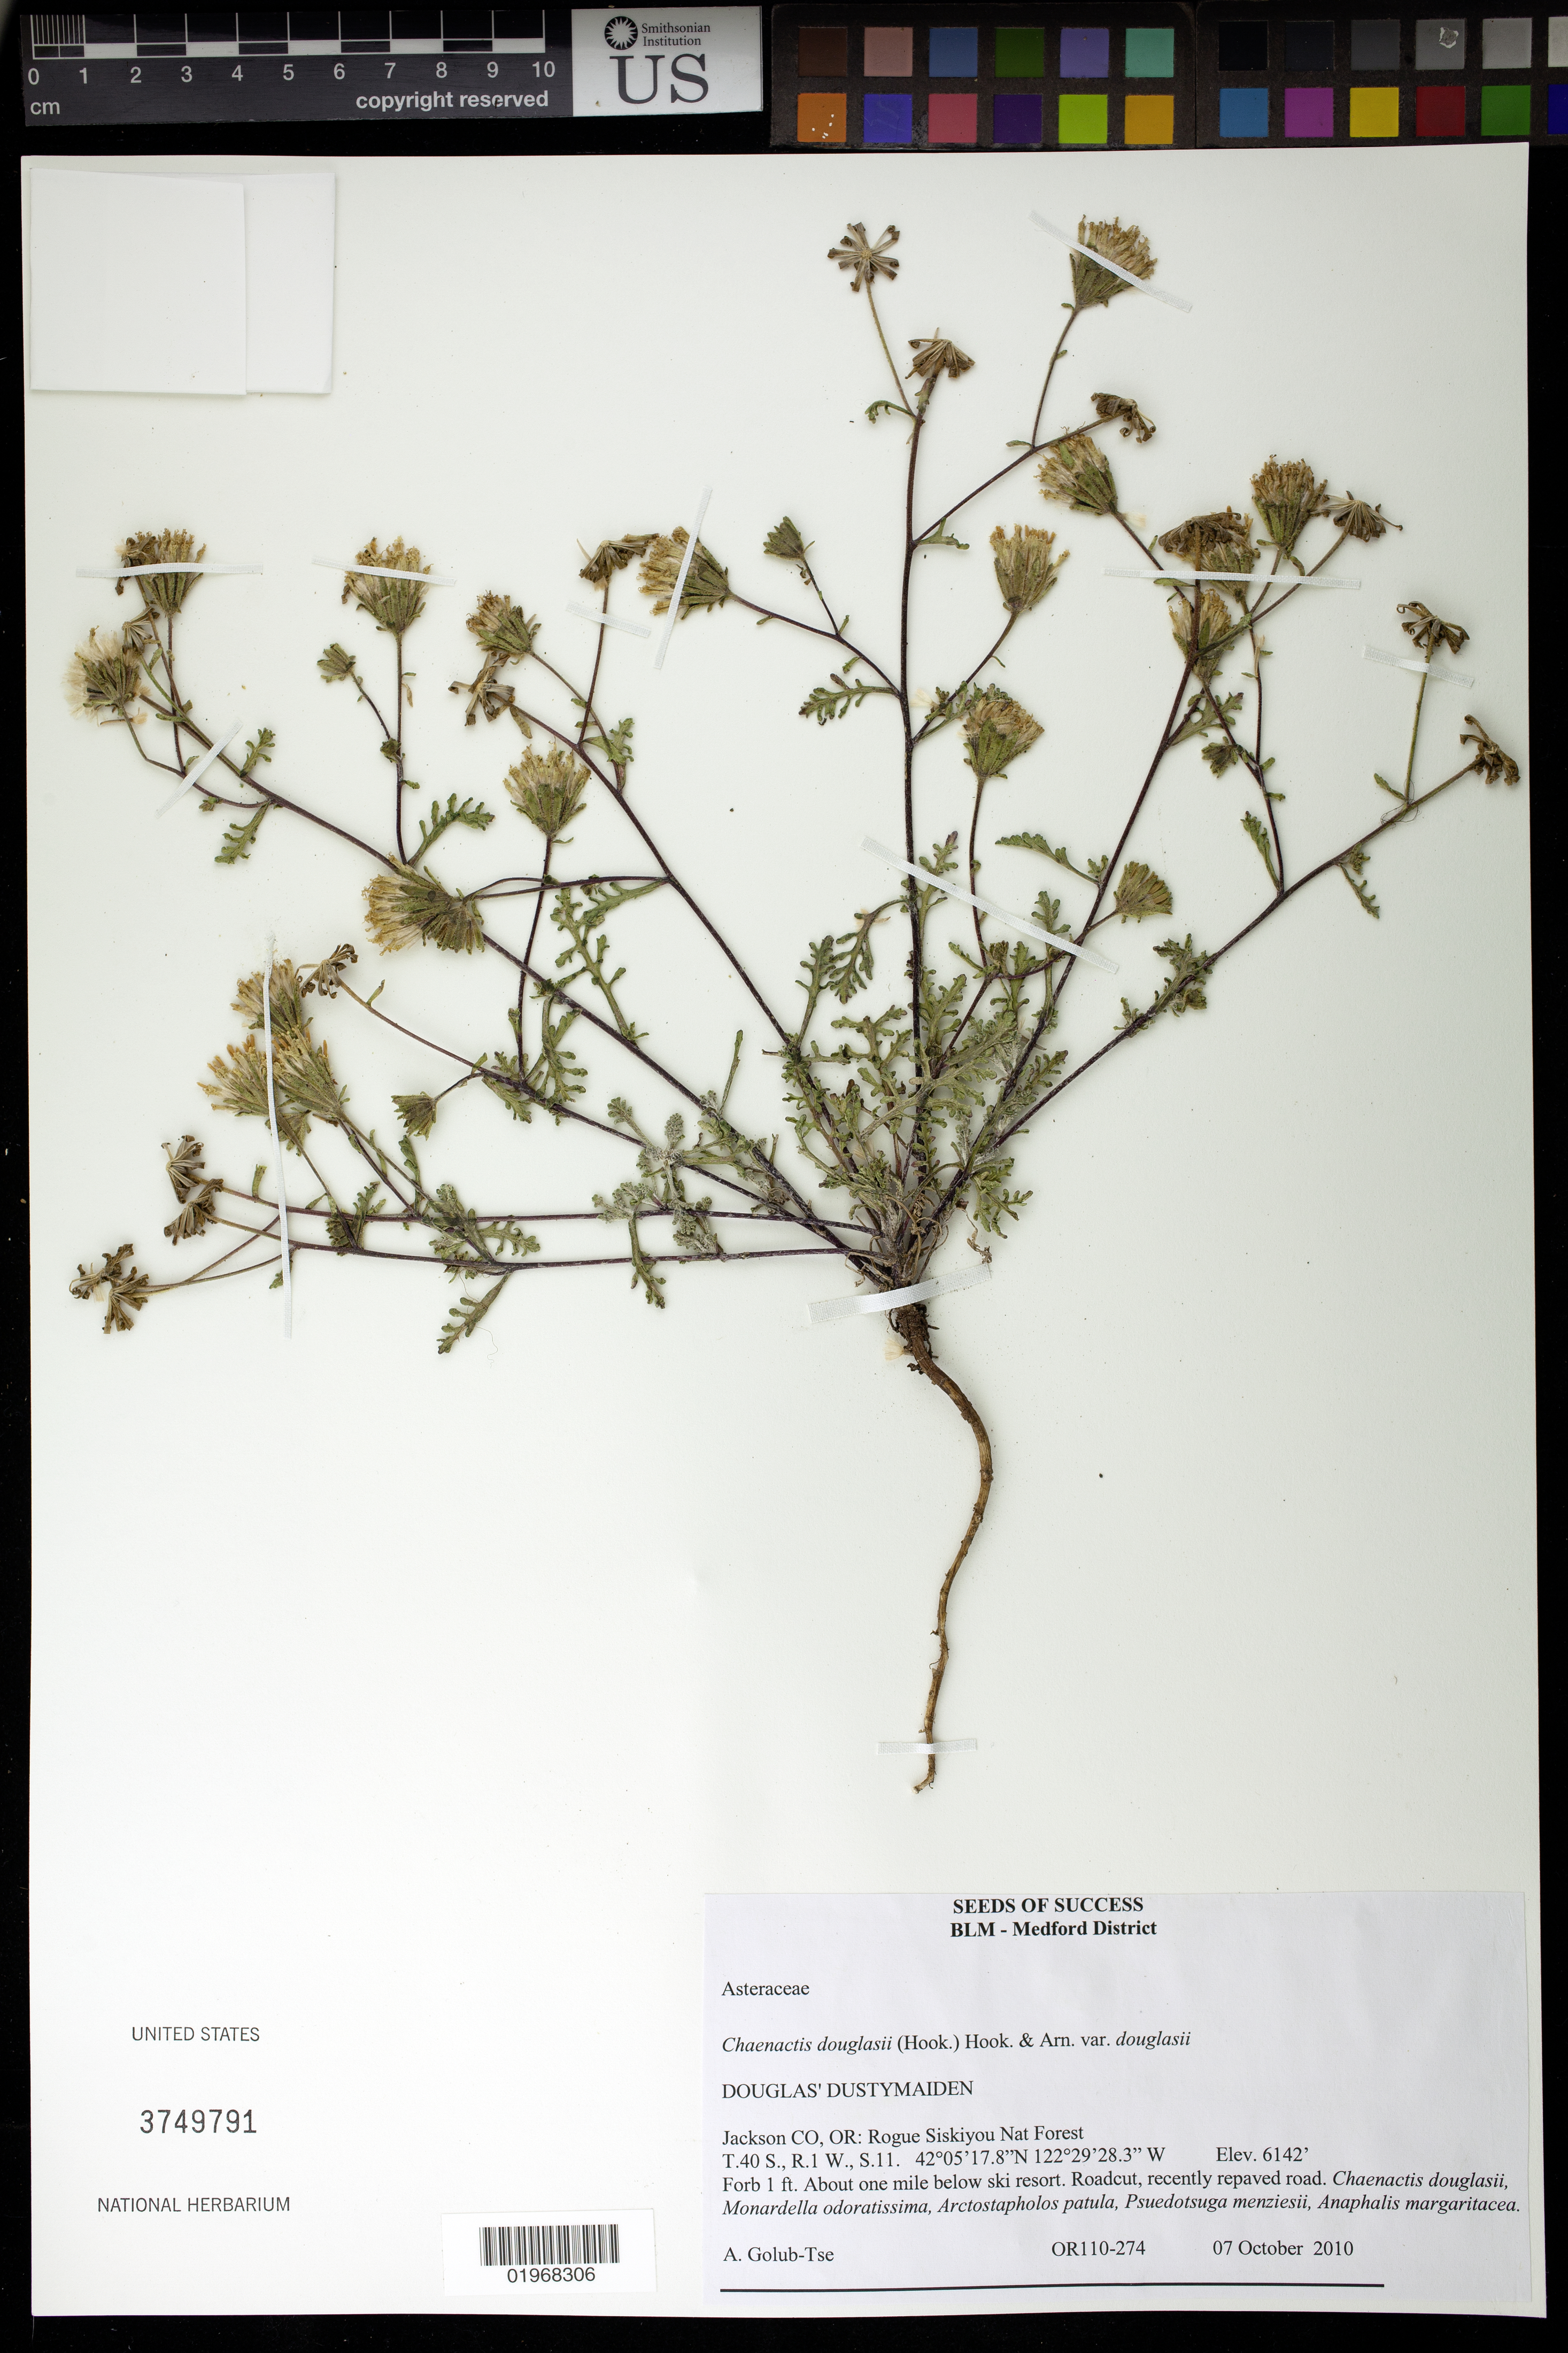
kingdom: Plantae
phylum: Tracheophyta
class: Magnoliopsida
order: Asterales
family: Asteraceae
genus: Chaenactis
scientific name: Chaenactis douglasii var. douglasii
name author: Hook. & Arn.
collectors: A. Golub-Tse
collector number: OR110-274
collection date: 2010-10-10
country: United States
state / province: Oregon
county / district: Jackson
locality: Rogue Siskiyou Nat. Forest. 1 mi. below ski resort.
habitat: Roadcut, recently repaved road. With Monardella odoratissima, Astrostapholos patula, ect.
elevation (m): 1872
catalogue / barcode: US 3749791